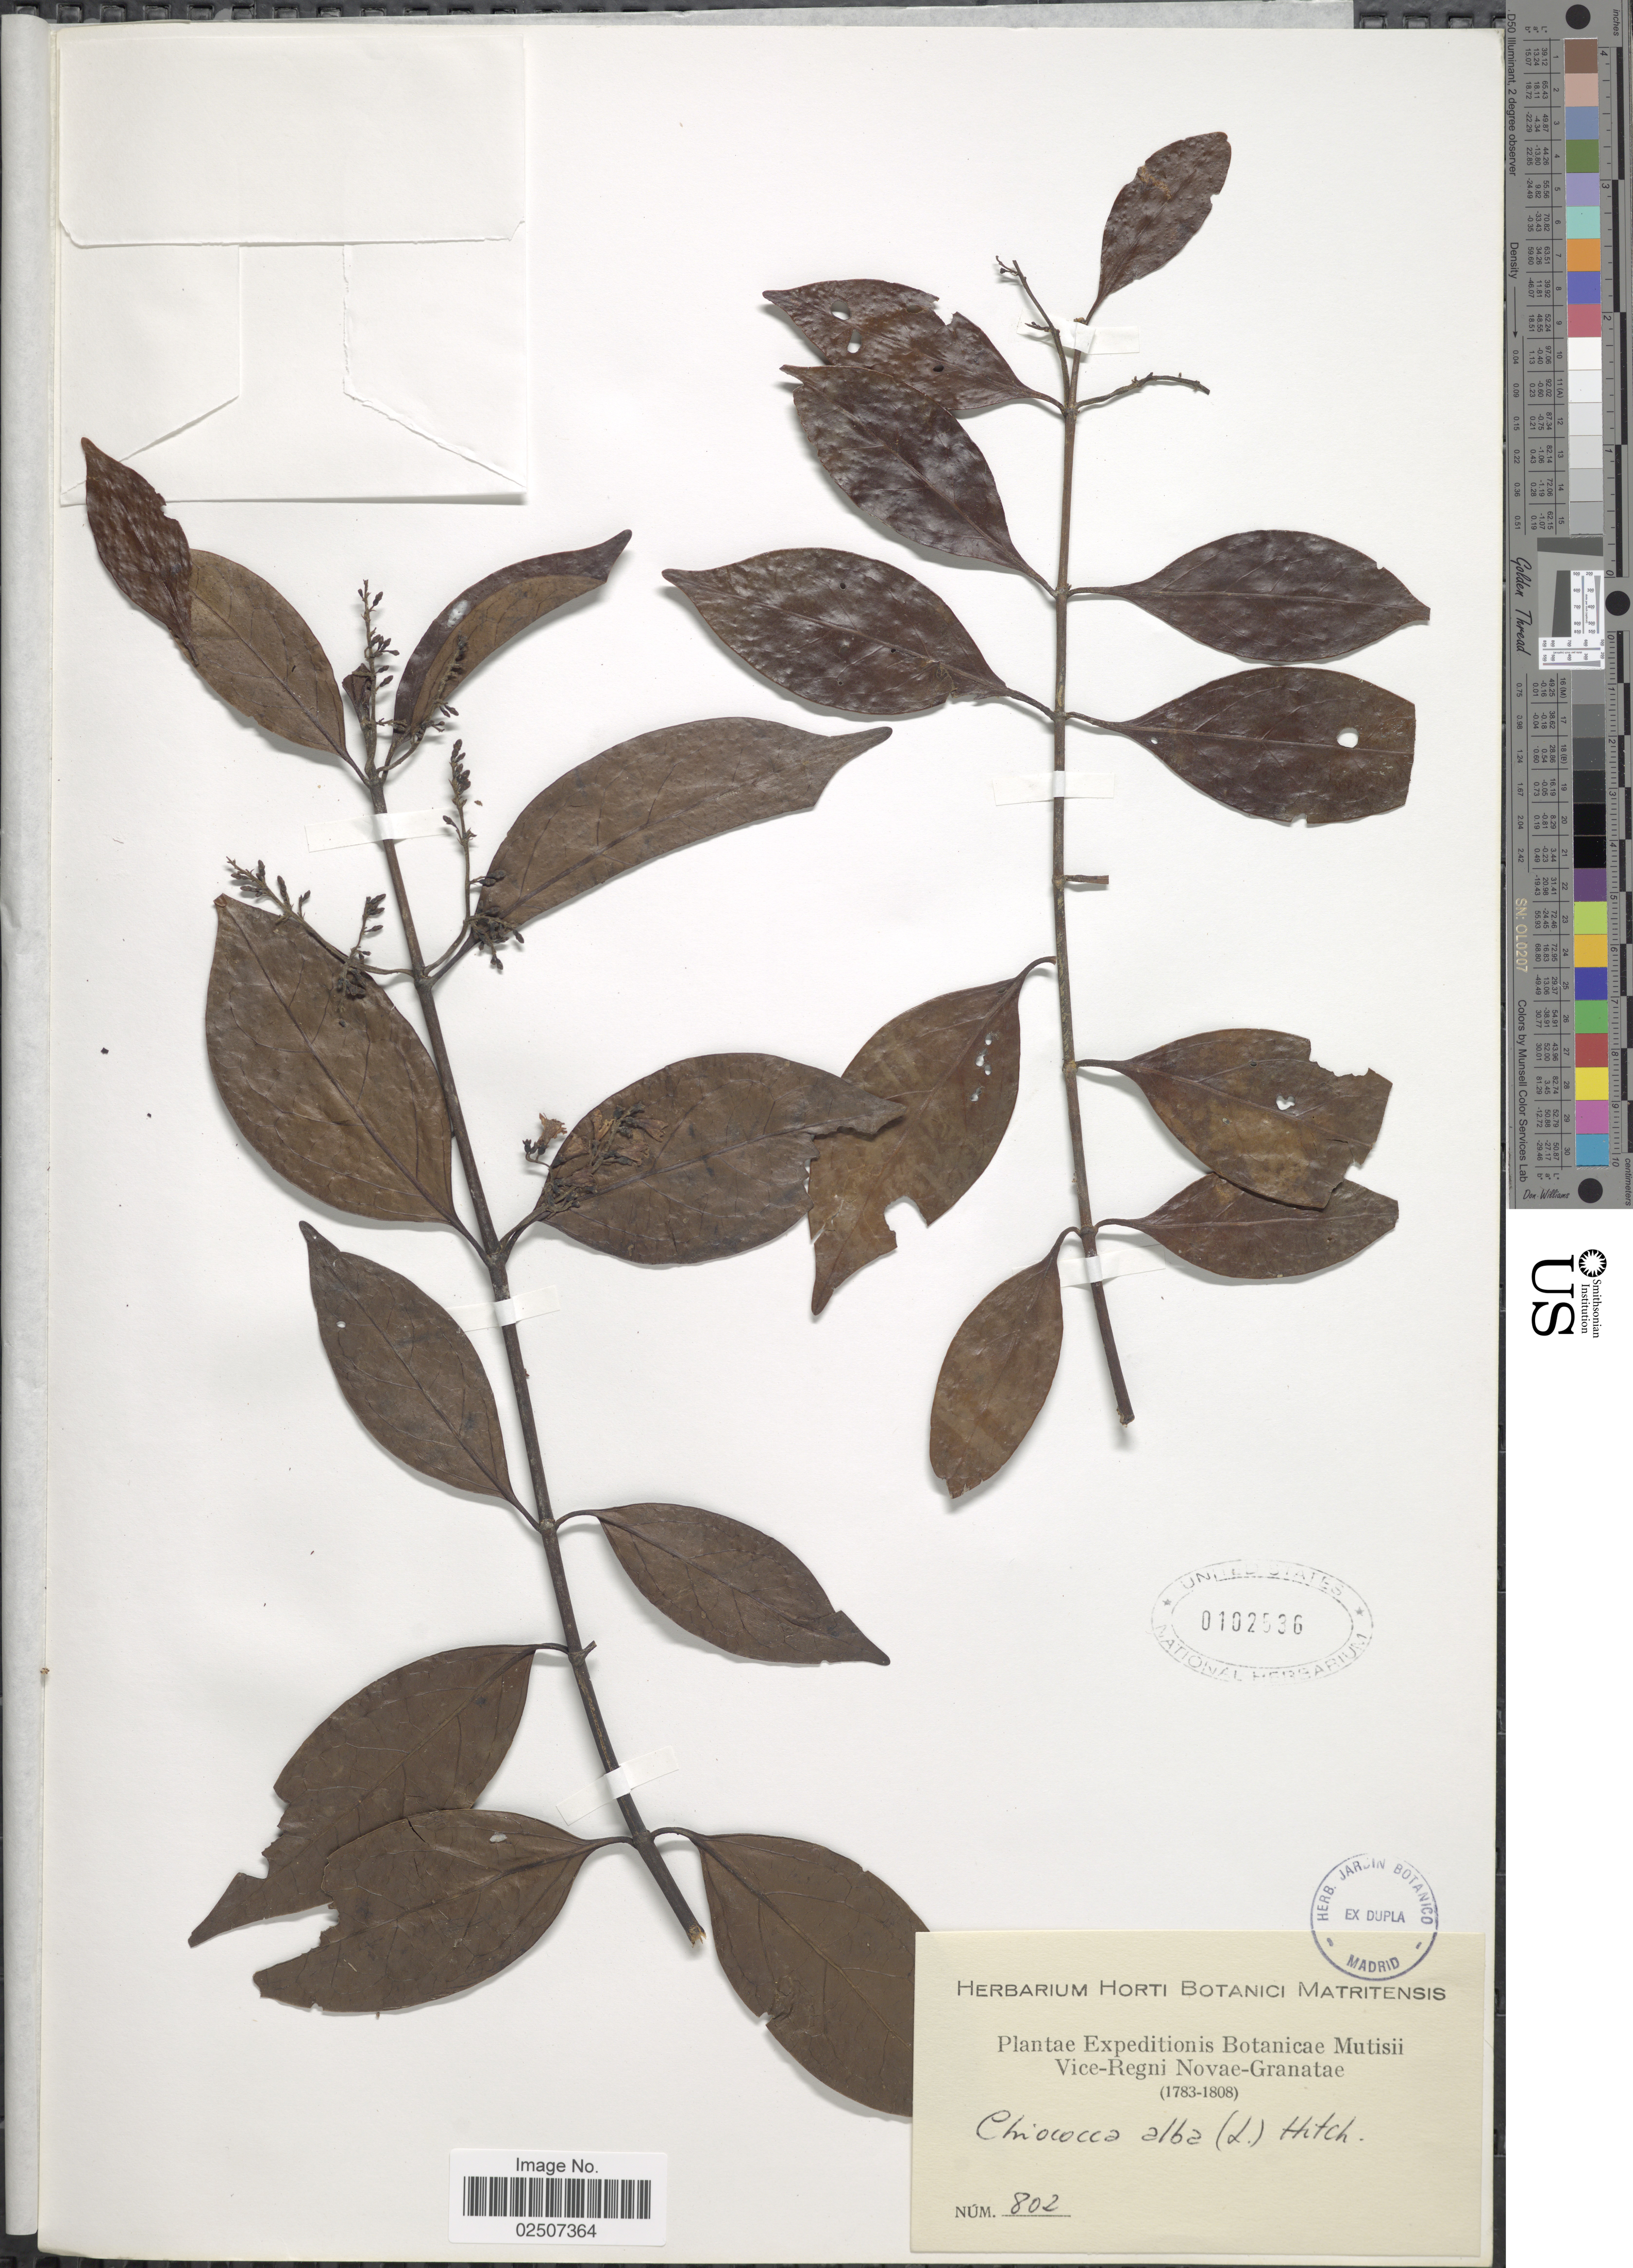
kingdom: Plantae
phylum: Tracheophyta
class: Magnoliopsida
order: Gentianales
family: Rubiaceae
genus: Chiococca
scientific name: Chiococca alba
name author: (L.) Hitchc.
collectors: Expeditions Botanicae Mutisii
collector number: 802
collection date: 1783/1808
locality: Vice-Regni Novae-Granatae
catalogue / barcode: US 102536